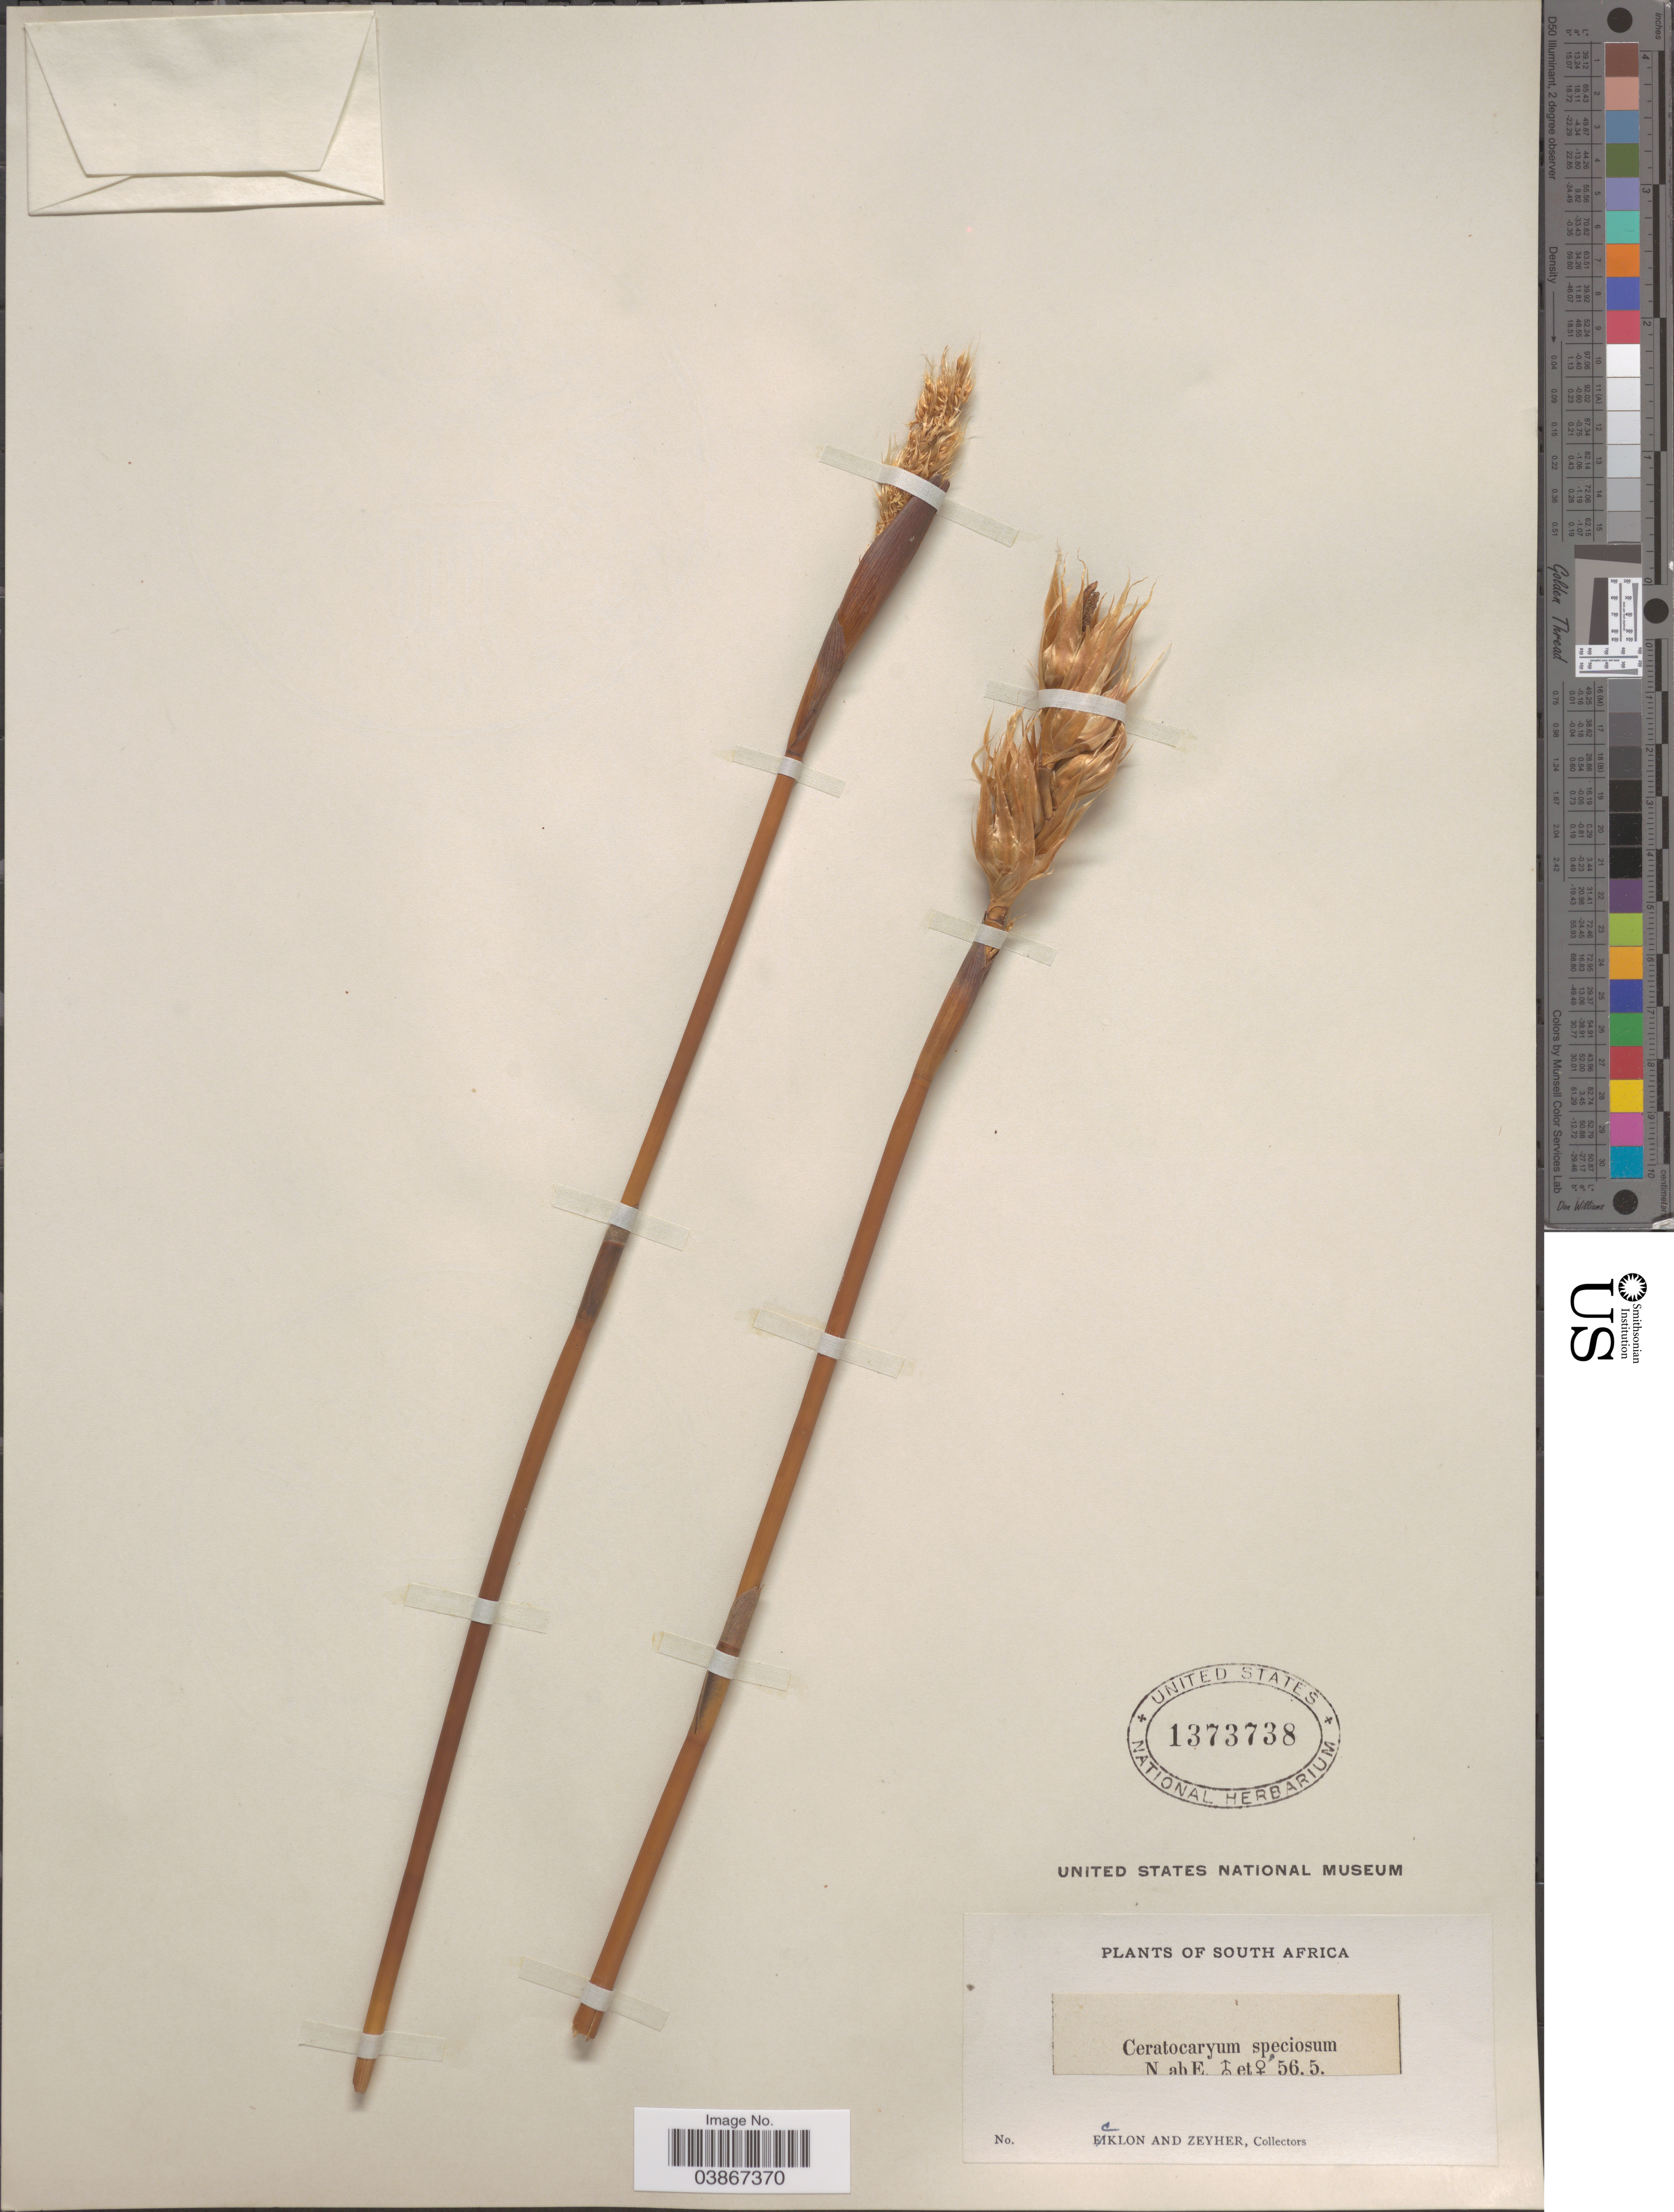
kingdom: Plantae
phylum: Tracheophyta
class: Liliopsida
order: Poales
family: Restionaceae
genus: Ceratocaryum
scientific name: Ceratocaryum argenteum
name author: Nees ex Kunth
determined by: Strong, Mark T., (BOT), Smithsonian Institution - National Museum of Natural History (UNITED STATES)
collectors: -. Ecklon & -. Zeyher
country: South Africa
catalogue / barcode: US 1373738